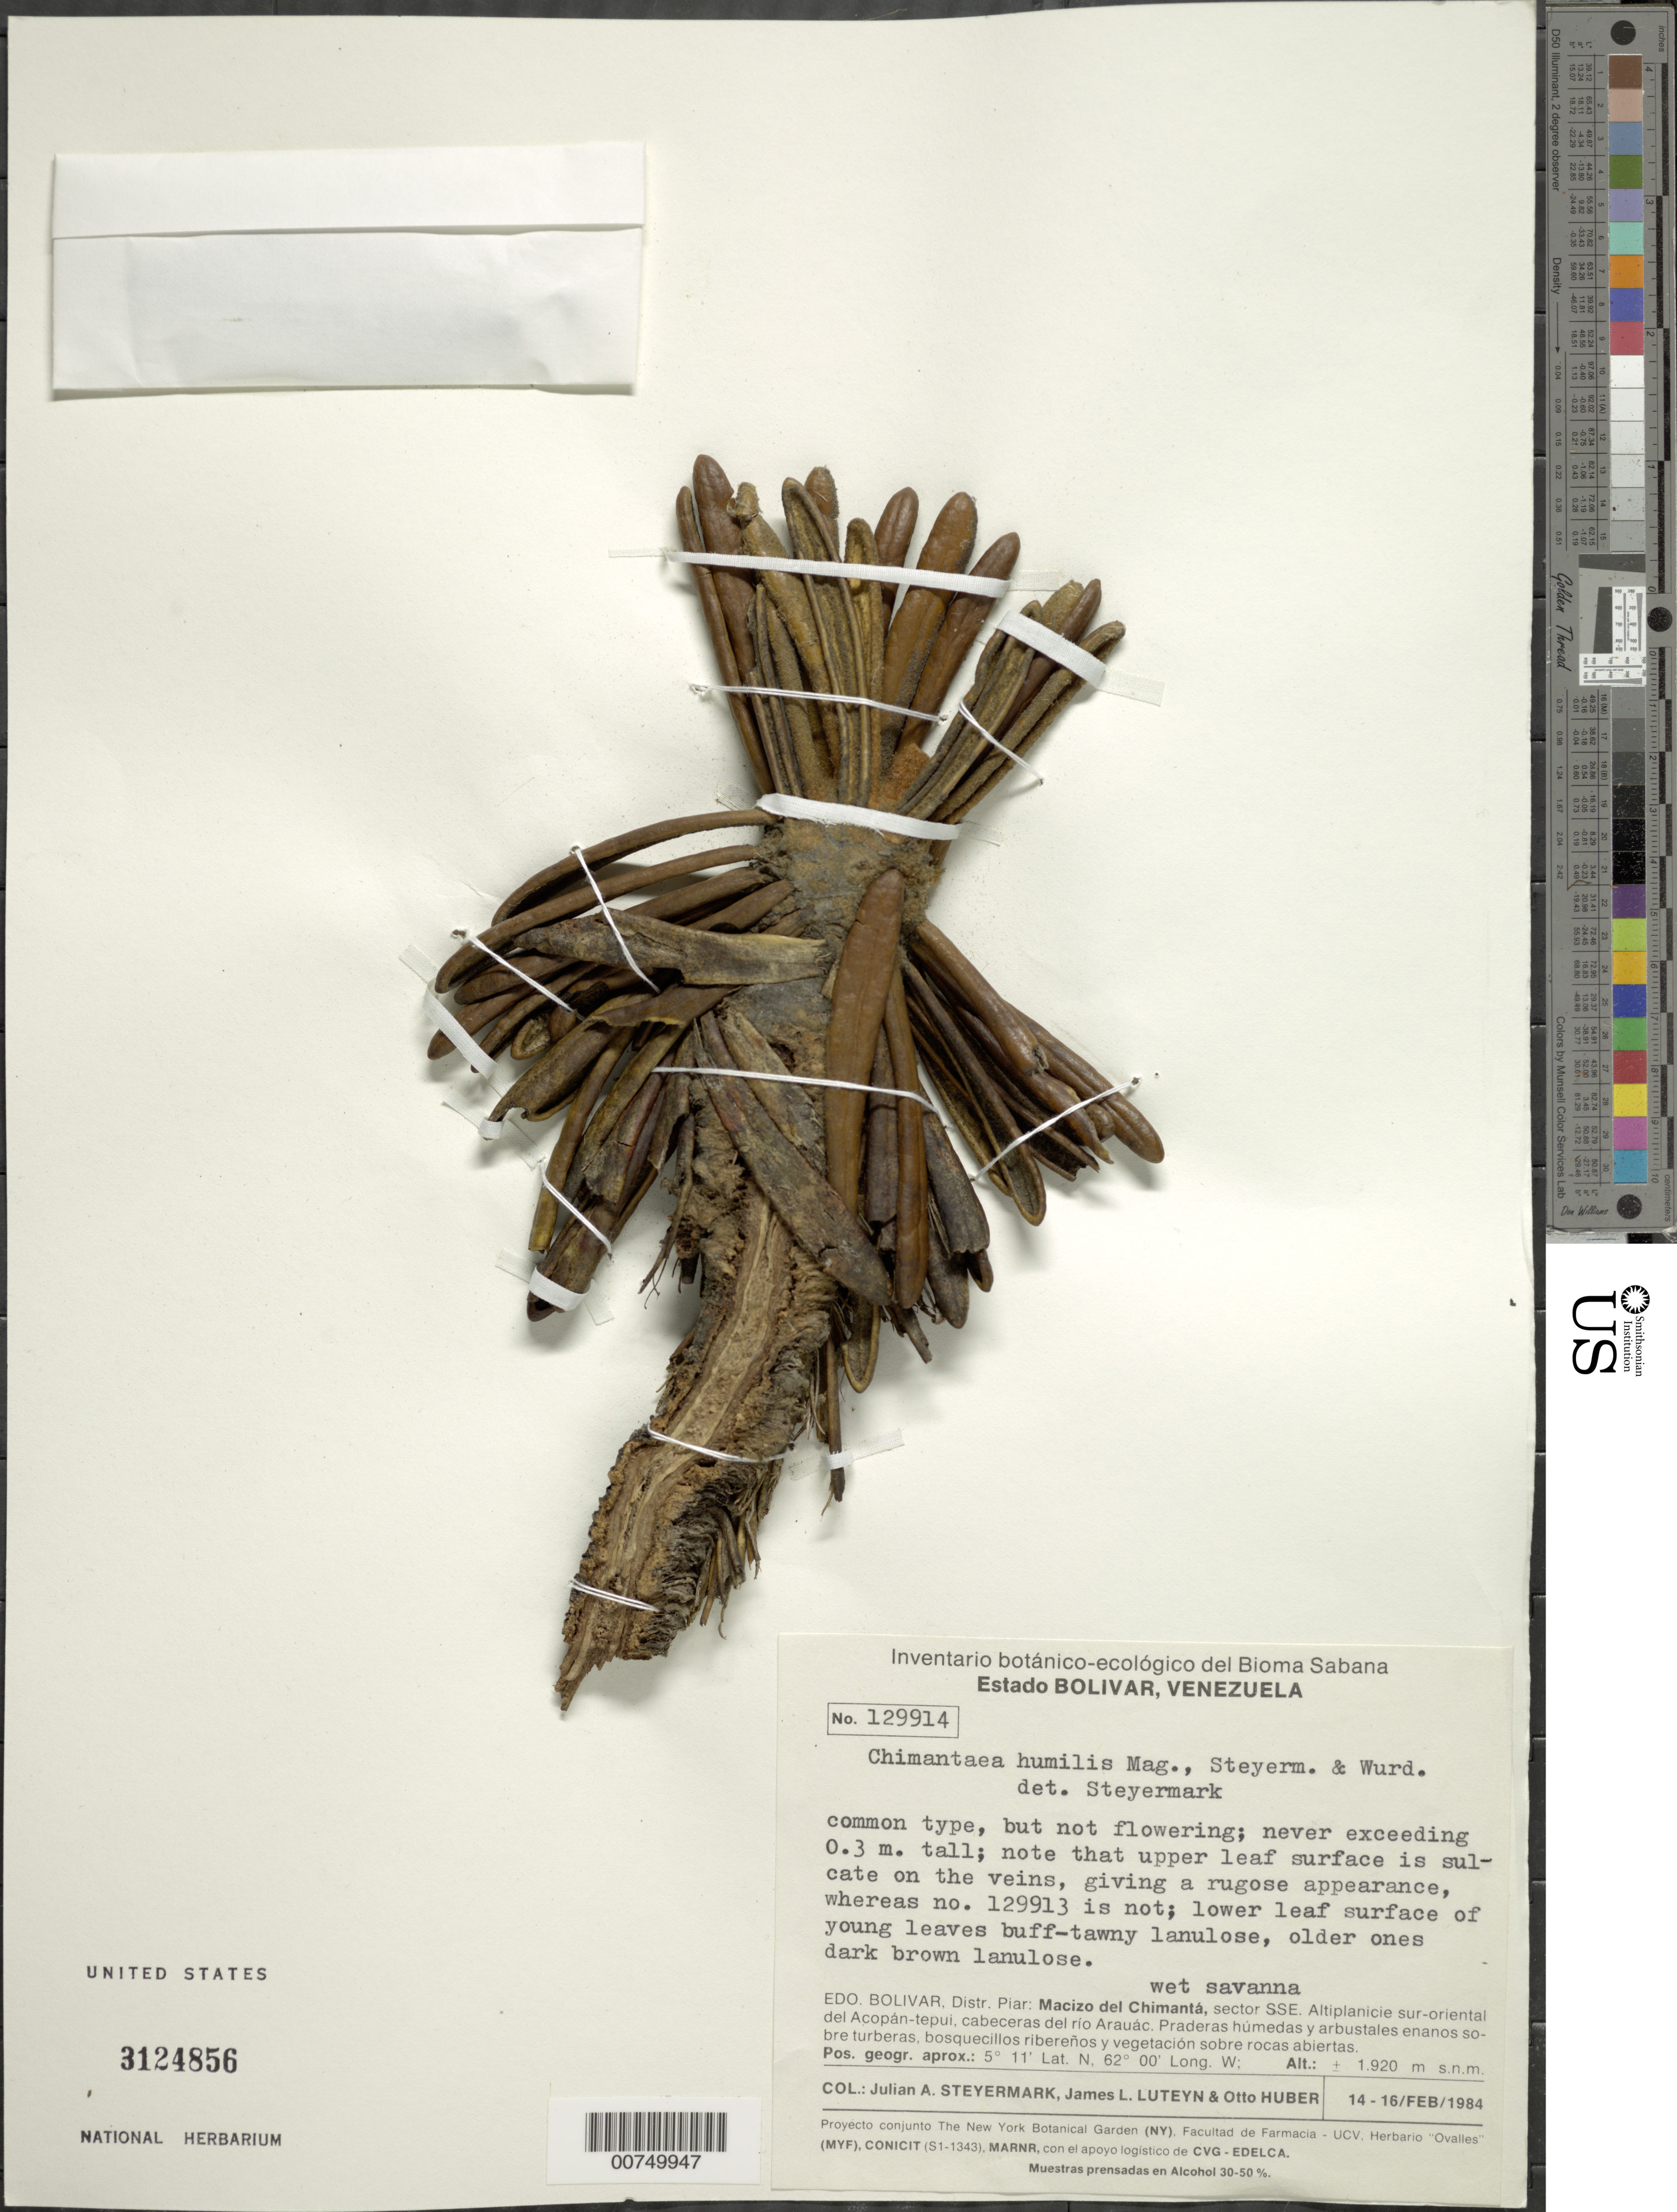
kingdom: Plantae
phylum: Tracheophyta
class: Magnoliopsida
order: Asterales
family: Asteraceae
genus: Chimantaea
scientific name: Chimantaea humilis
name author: Maguire et al.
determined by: Steyermark, Julian A., (VEN)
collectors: J. Steyermark, J. L. Luteyn & O. Huber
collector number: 129914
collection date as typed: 14-Feb-84 to 16-Feb-84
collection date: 1984-02-14/1984-02-16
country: Venezuela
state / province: Bolívar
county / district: Piar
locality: Macizo del Chimantá, sector SSE. Altiplanicie sur-oriental del Acopán-tepuí, cabeceras del río Arauác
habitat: Praderas húmedas y arbustales enanos sobre turberas, bosquecillos ribereños y vegetación sobre rocas abiertas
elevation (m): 1920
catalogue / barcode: US 3124856